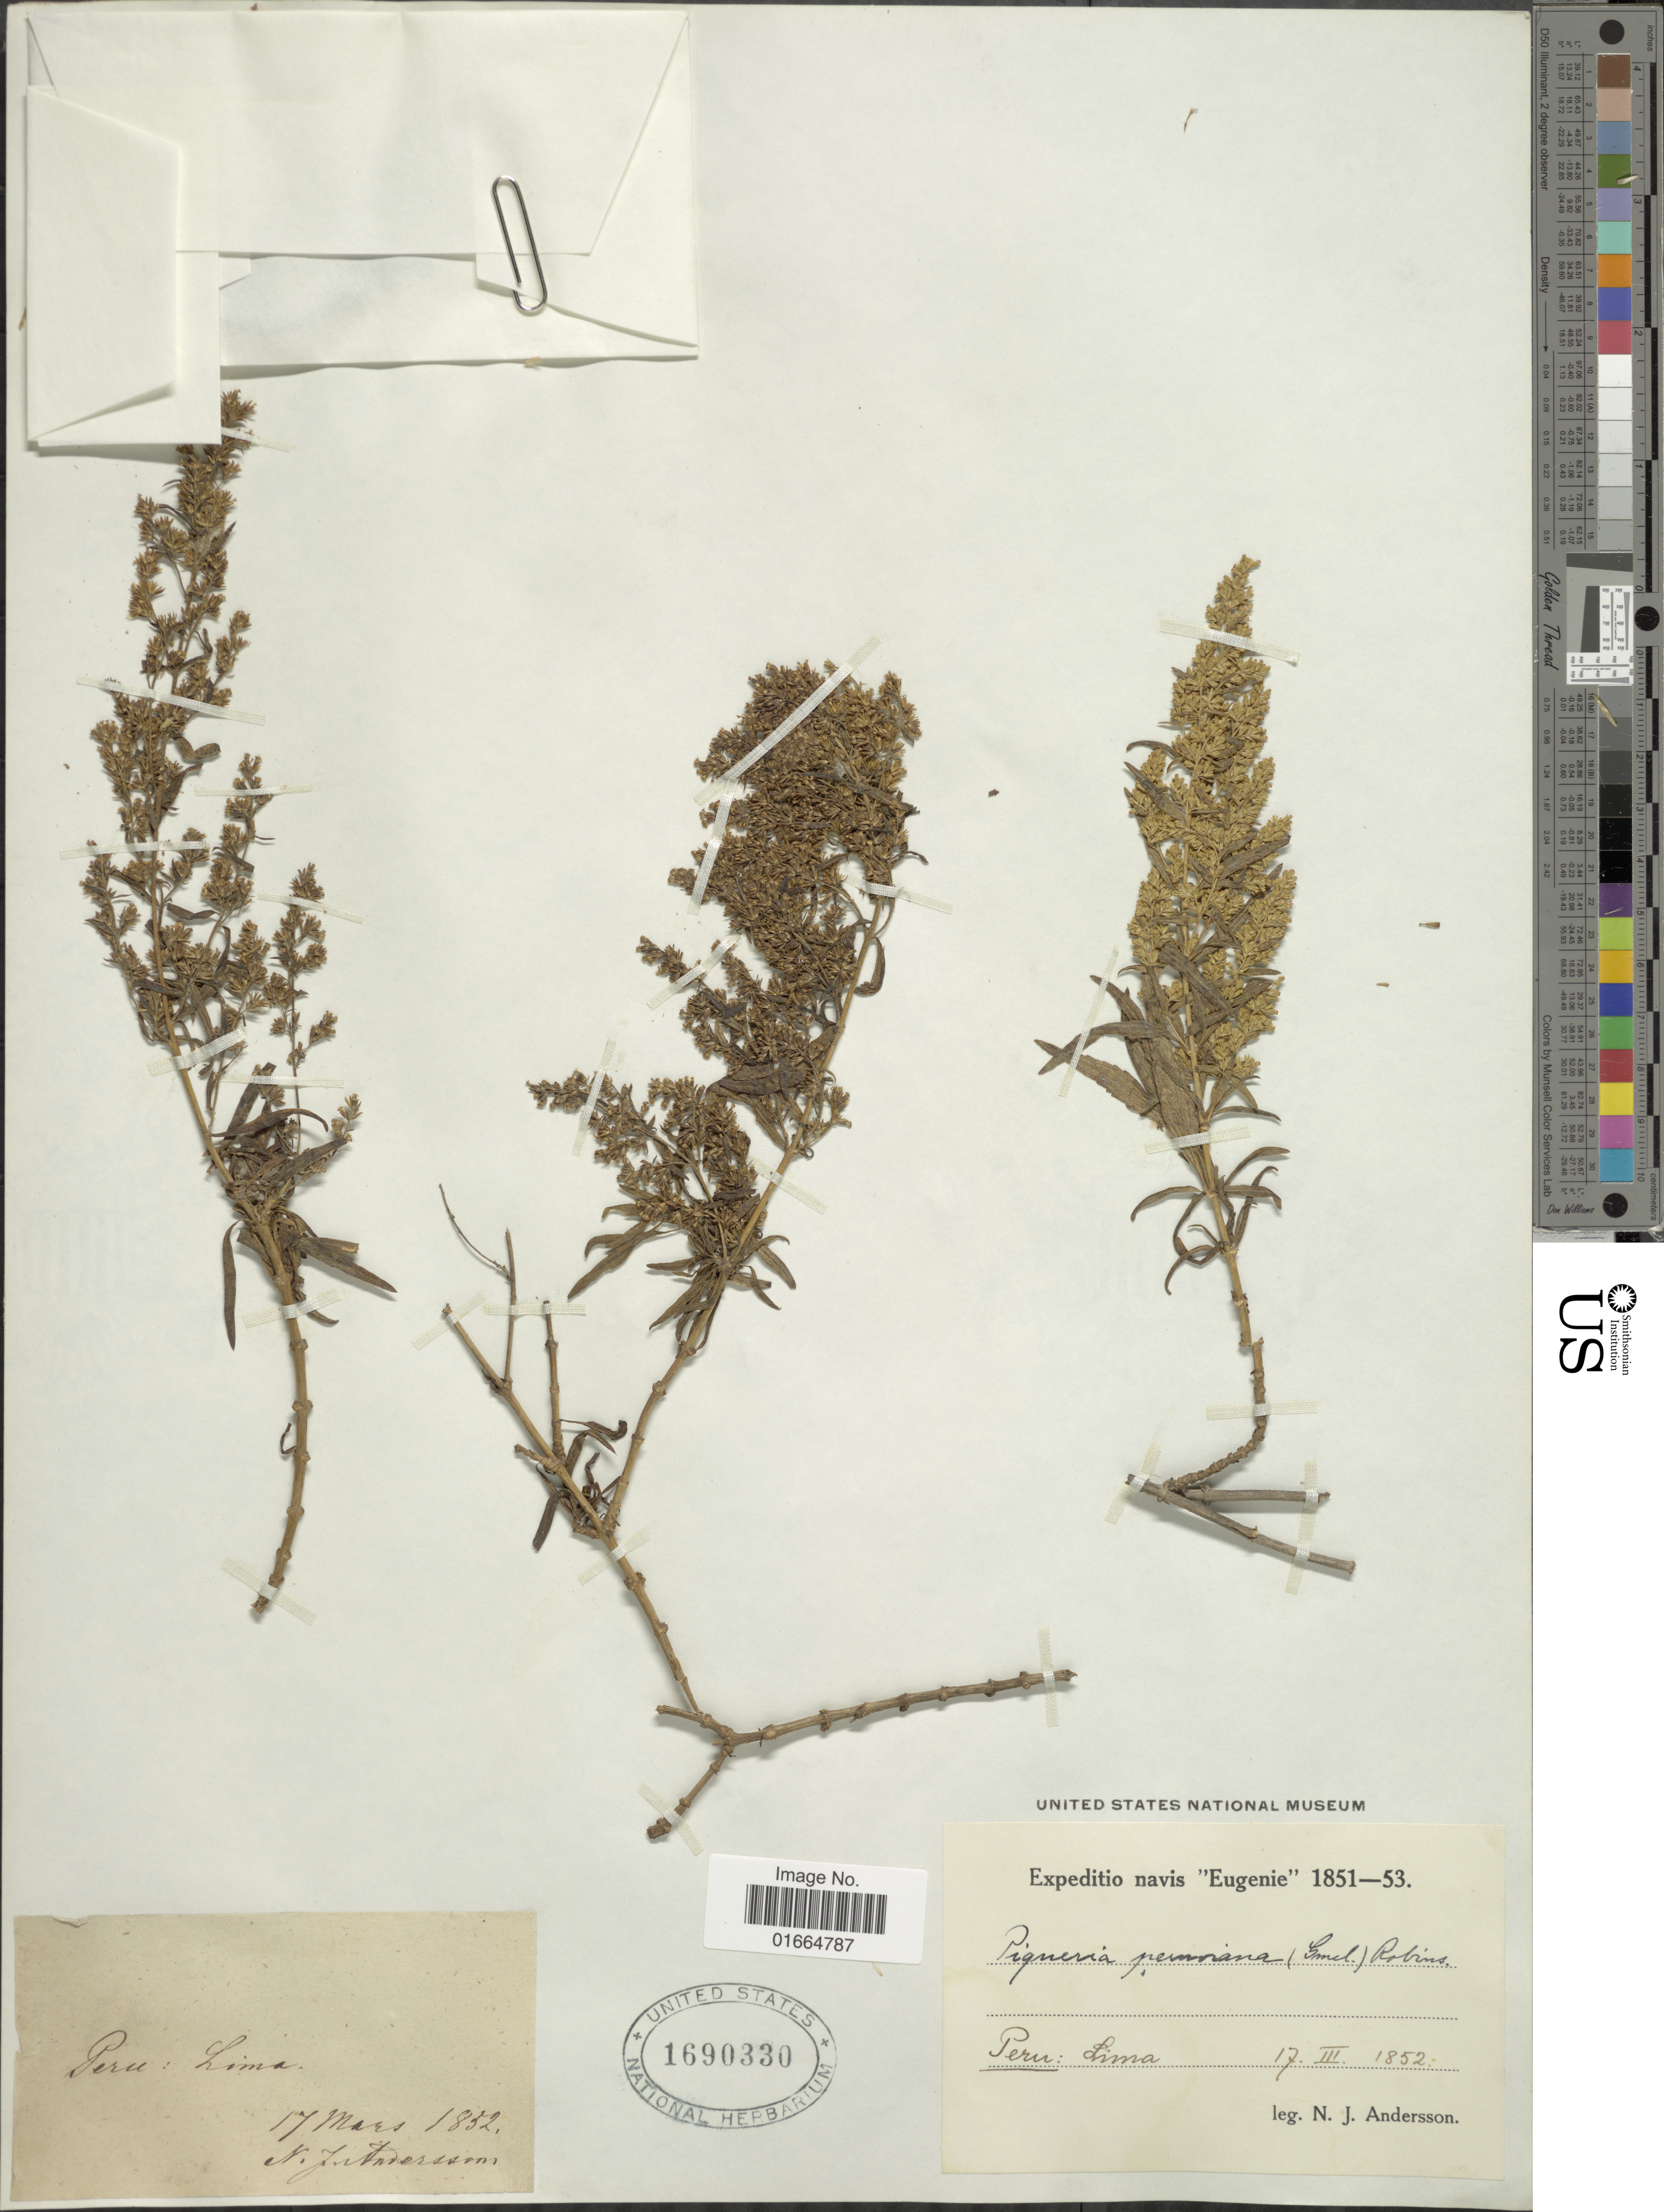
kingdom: Plantae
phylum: Tracheophyta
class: Magnoliopsida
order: Asterales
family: Asteraceae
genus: Ophryosporus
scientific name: Ophryosporus peruvianus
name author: (J.F. Gmel.) R.M. King & H. Rob.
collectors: N. J. Andersson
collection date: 1852-03-17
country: Peru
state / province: Lima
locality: Peru: Lima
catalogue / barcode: US 1690330